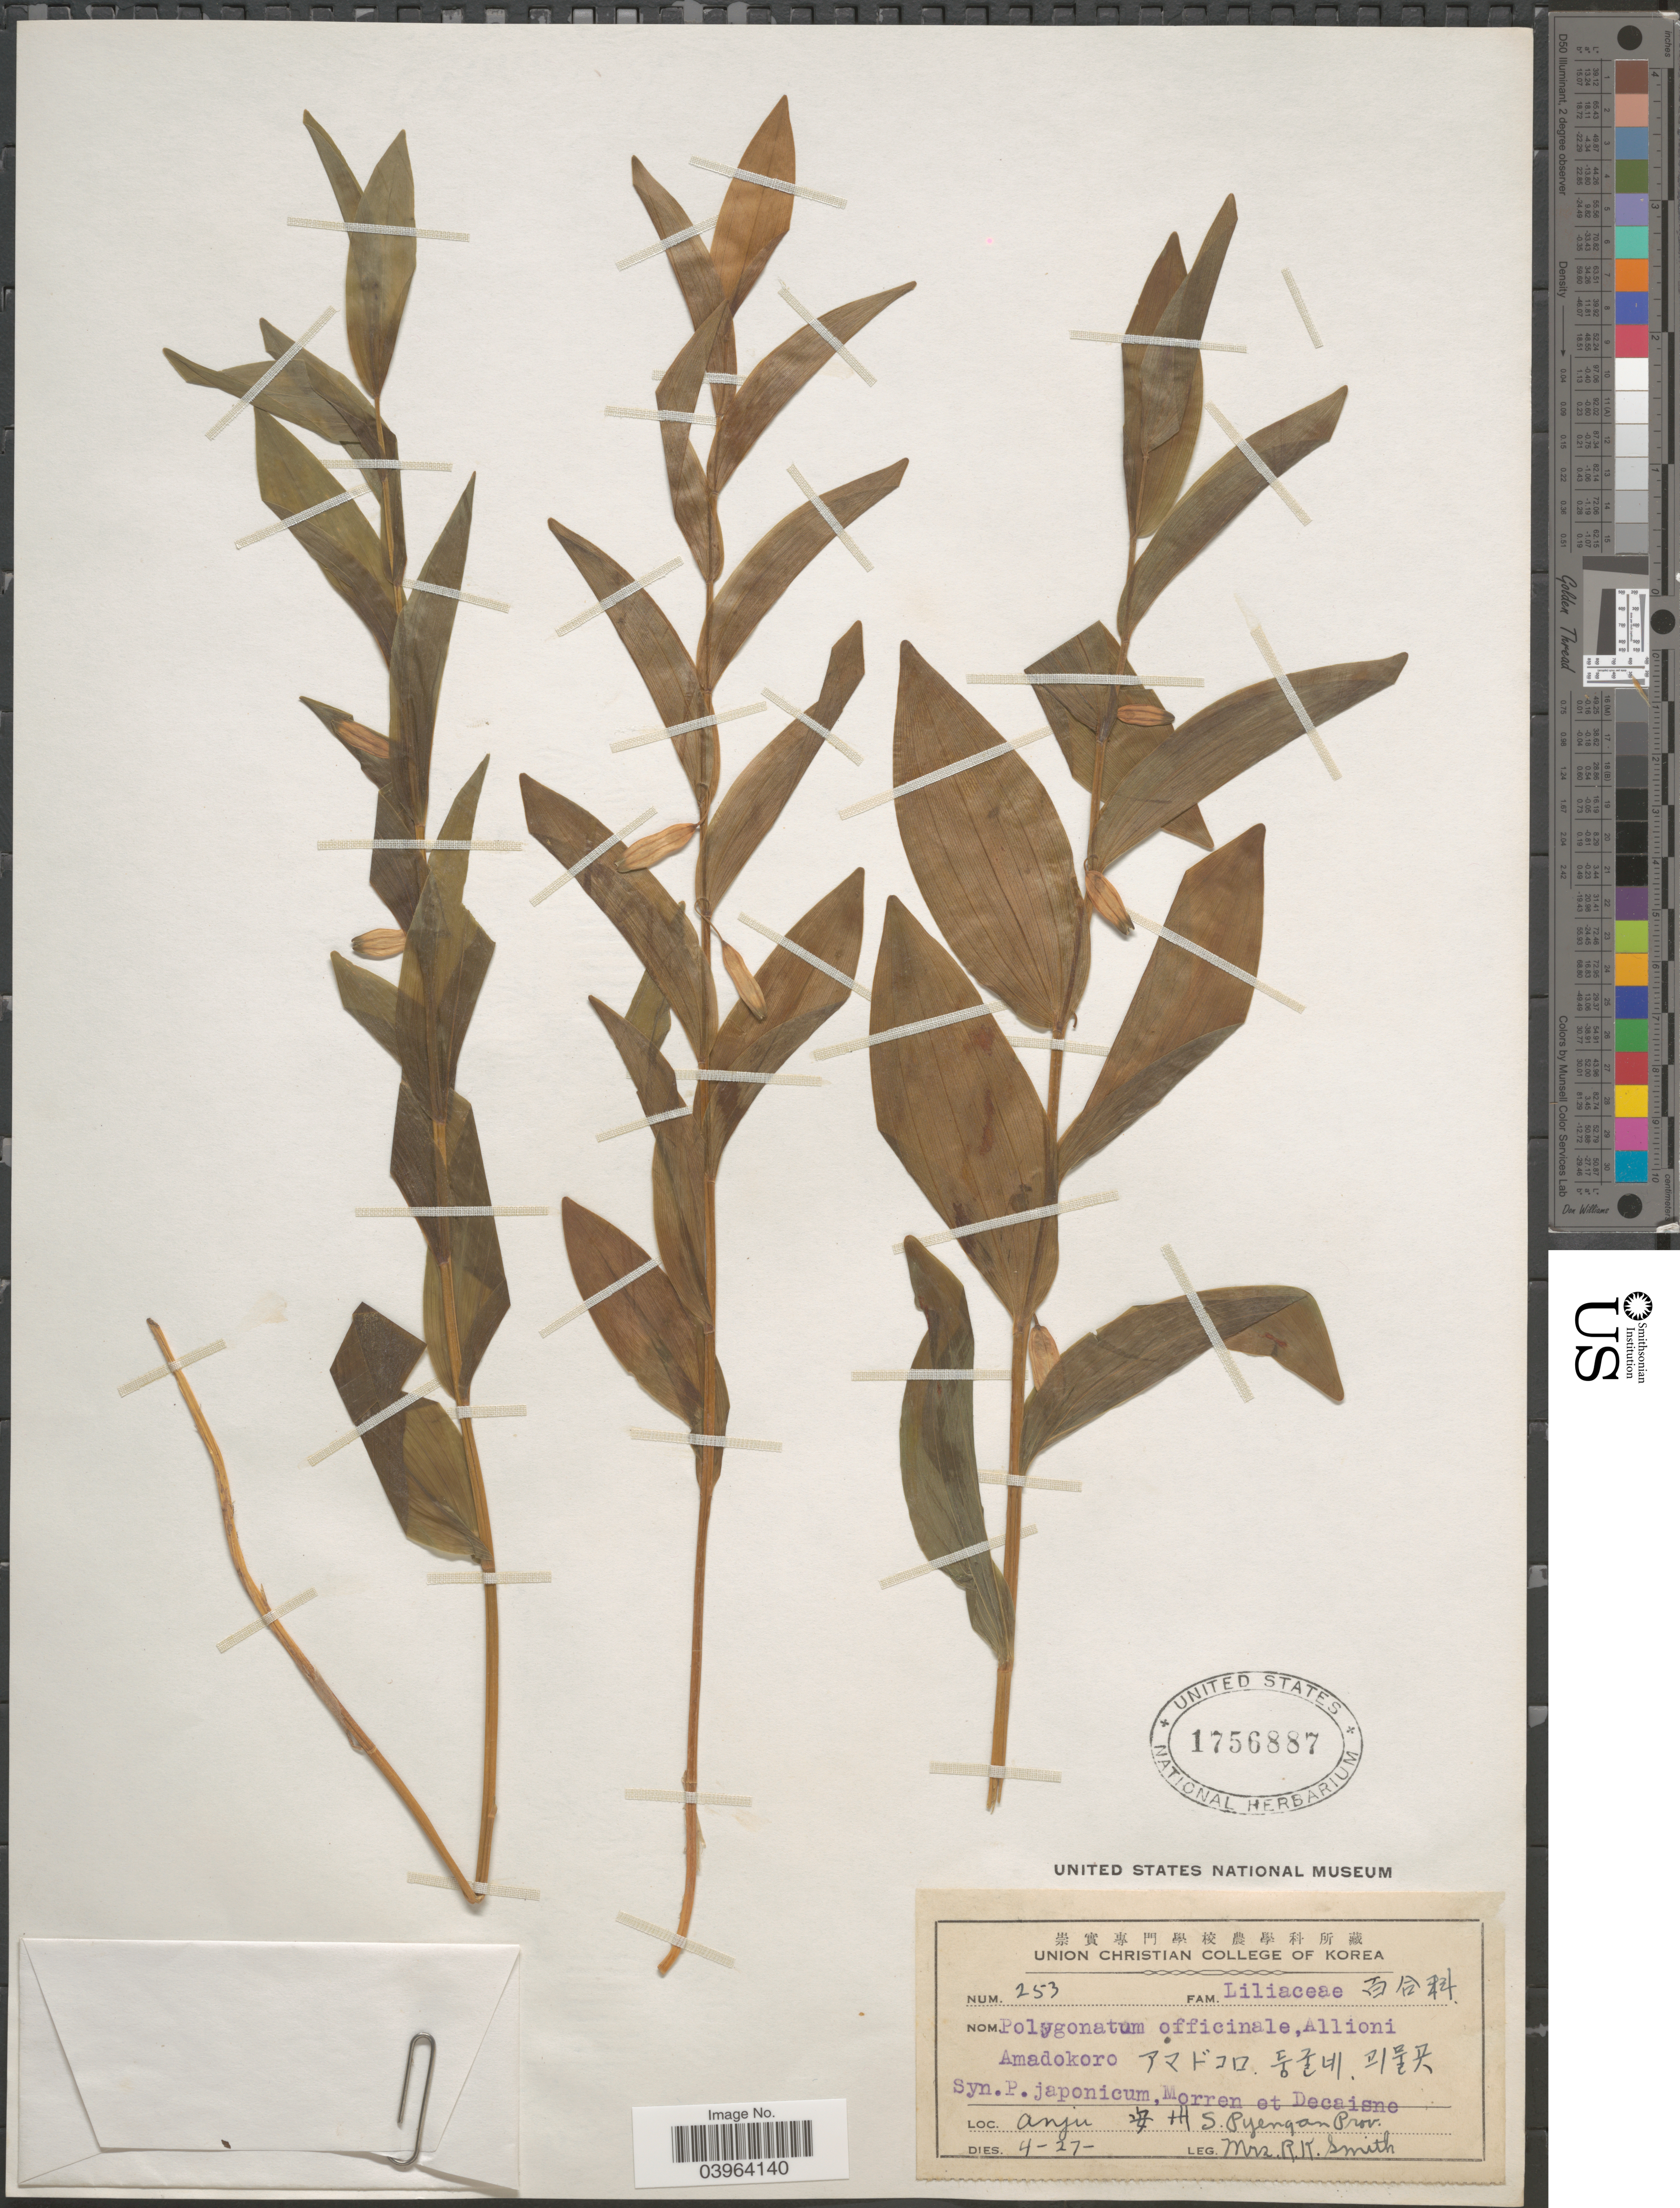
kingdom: Plantae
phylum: Tracheophyta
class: Liliopsida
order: Asparagales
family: Asparagaceae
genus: Polygonatum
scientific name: Polygonatum odoratum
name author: (Mill.) Druce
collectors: Mrs. R. K. Smith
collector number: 253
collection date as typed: Transcribed d/m/y: /4/27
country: North Korea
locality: Anju [Foreign script] S. Pyengan Prov.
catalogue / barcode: US 1756887